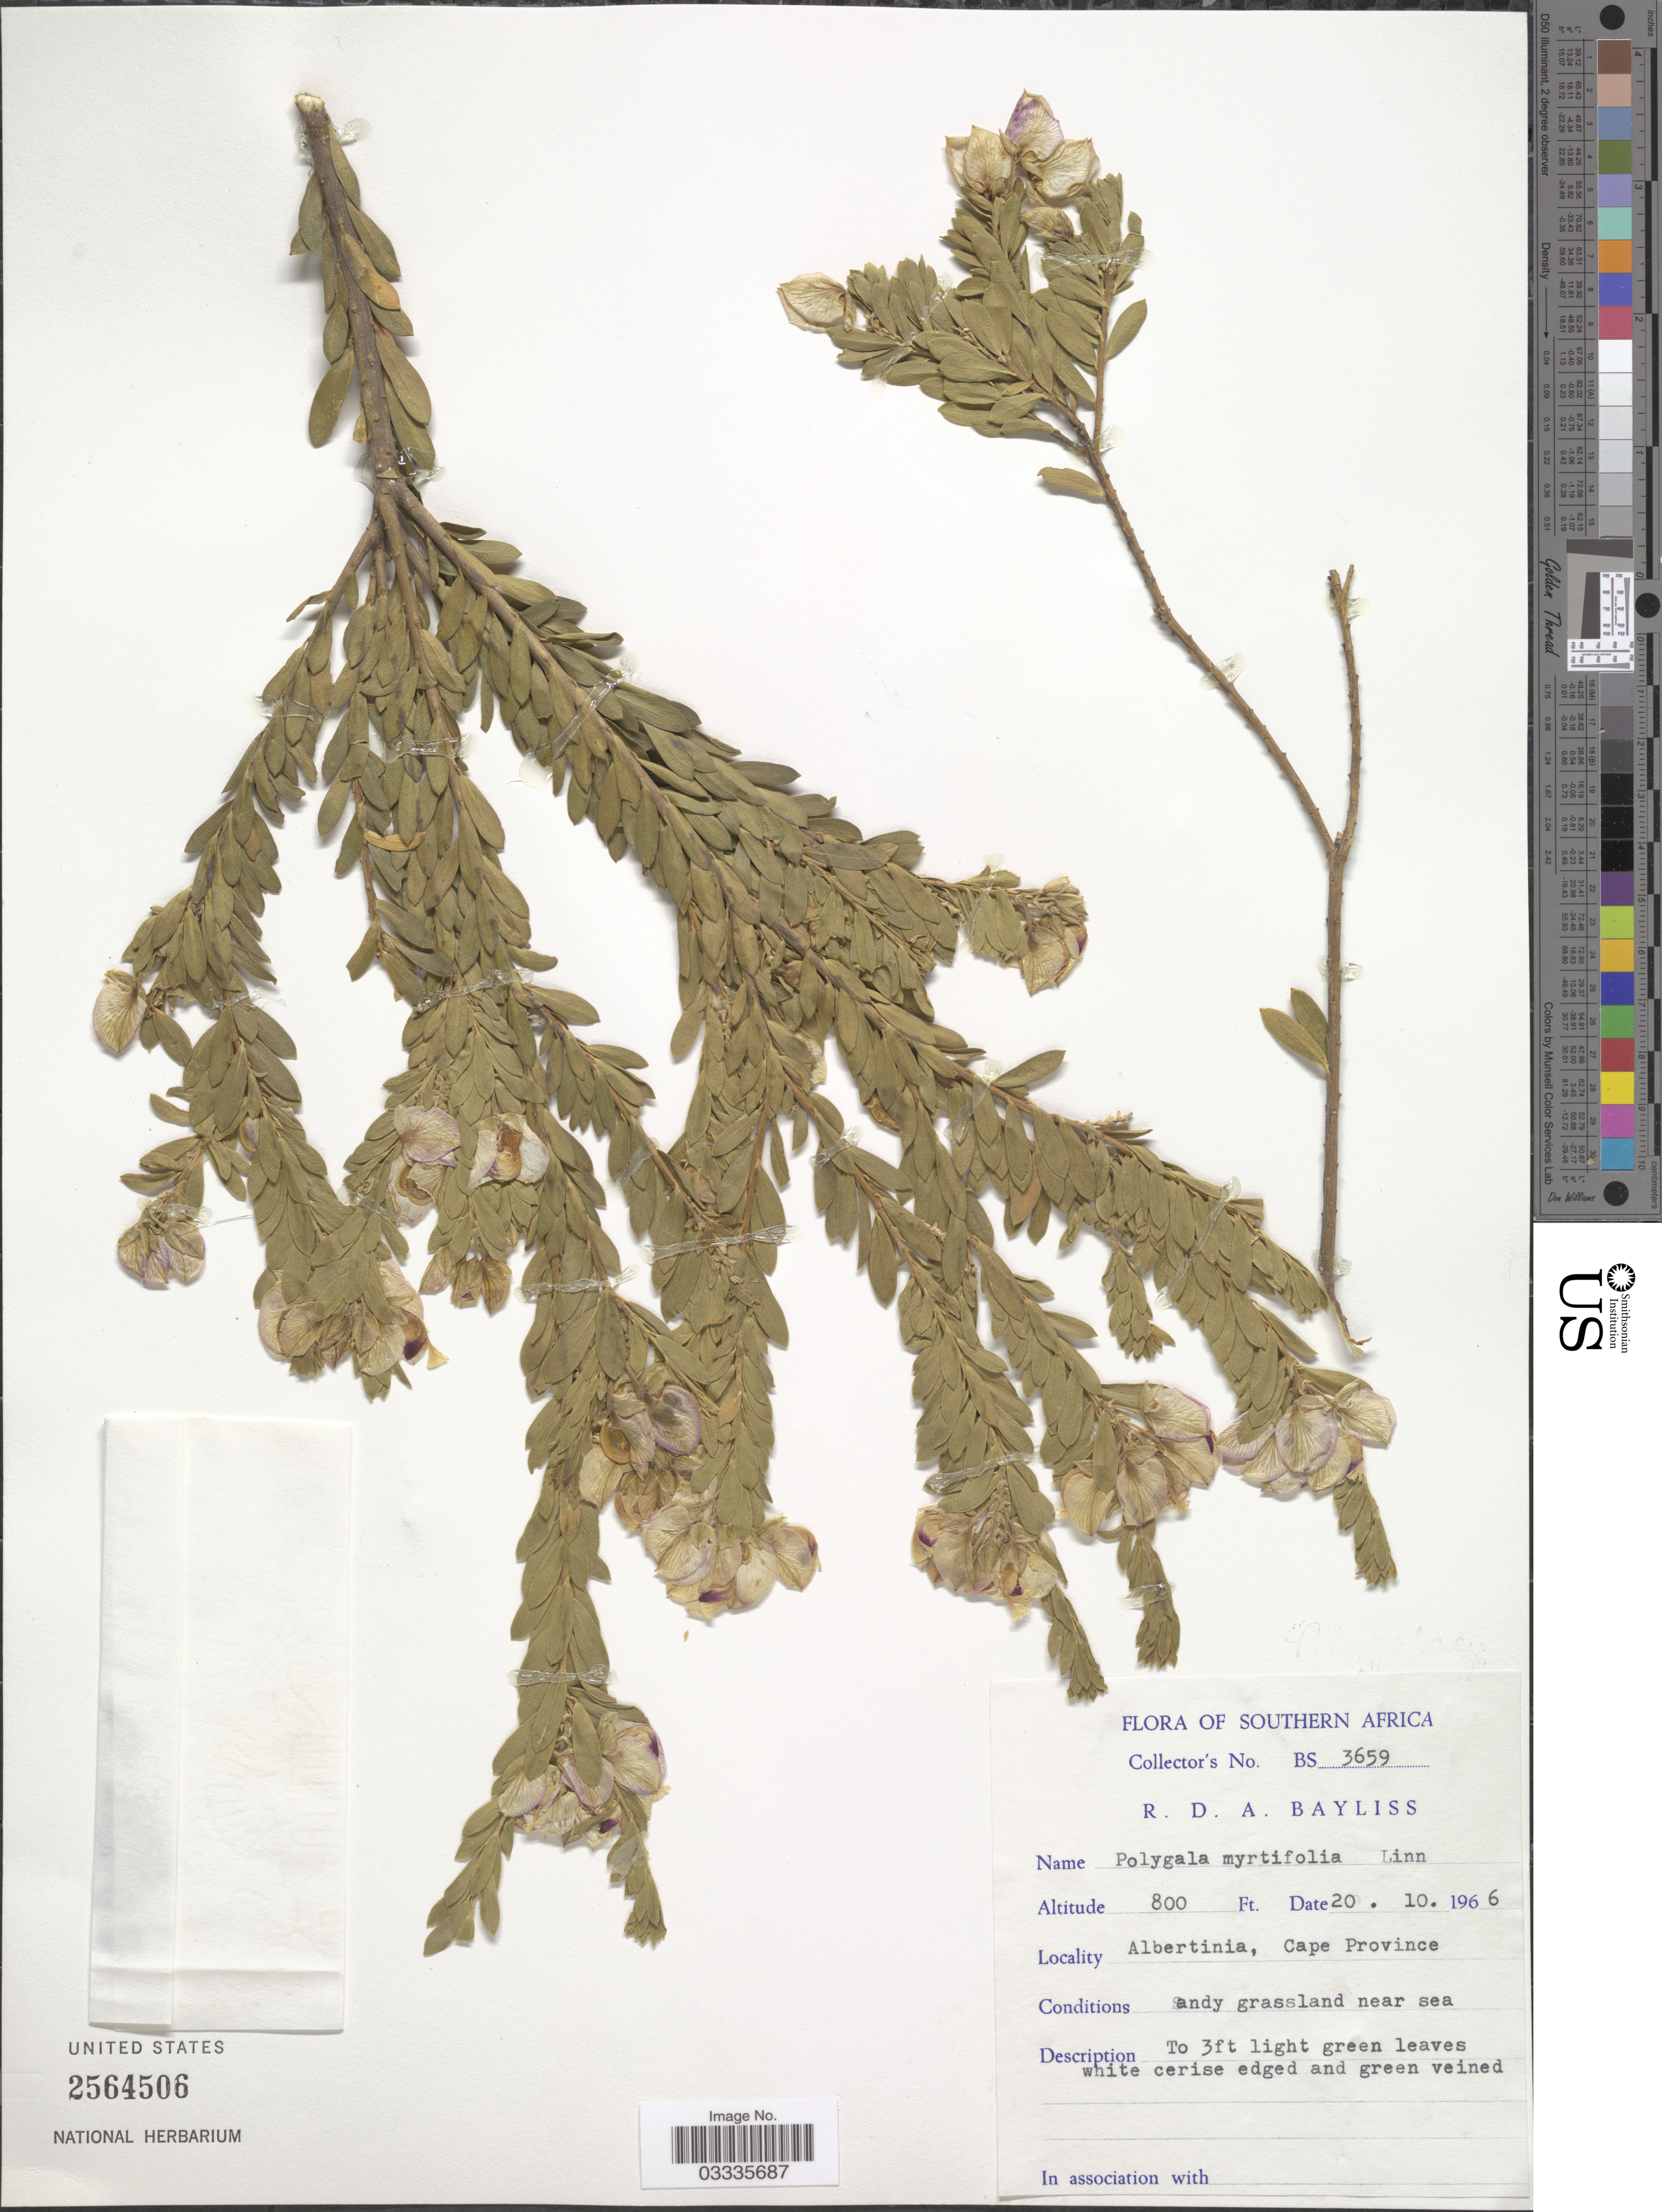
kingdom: Plantae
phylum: Tracheophyta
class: Magnoliopsida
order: Fabales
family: Polygalaceae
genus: Polygala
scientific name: Polygala myrtifolia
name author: L.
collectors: R. Bayliss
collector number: BS 3659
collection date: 1966-10-20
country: South Africa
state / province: Western Cape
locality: Southern Africa. Albertinia.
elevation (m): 244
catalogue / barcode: US 2564506